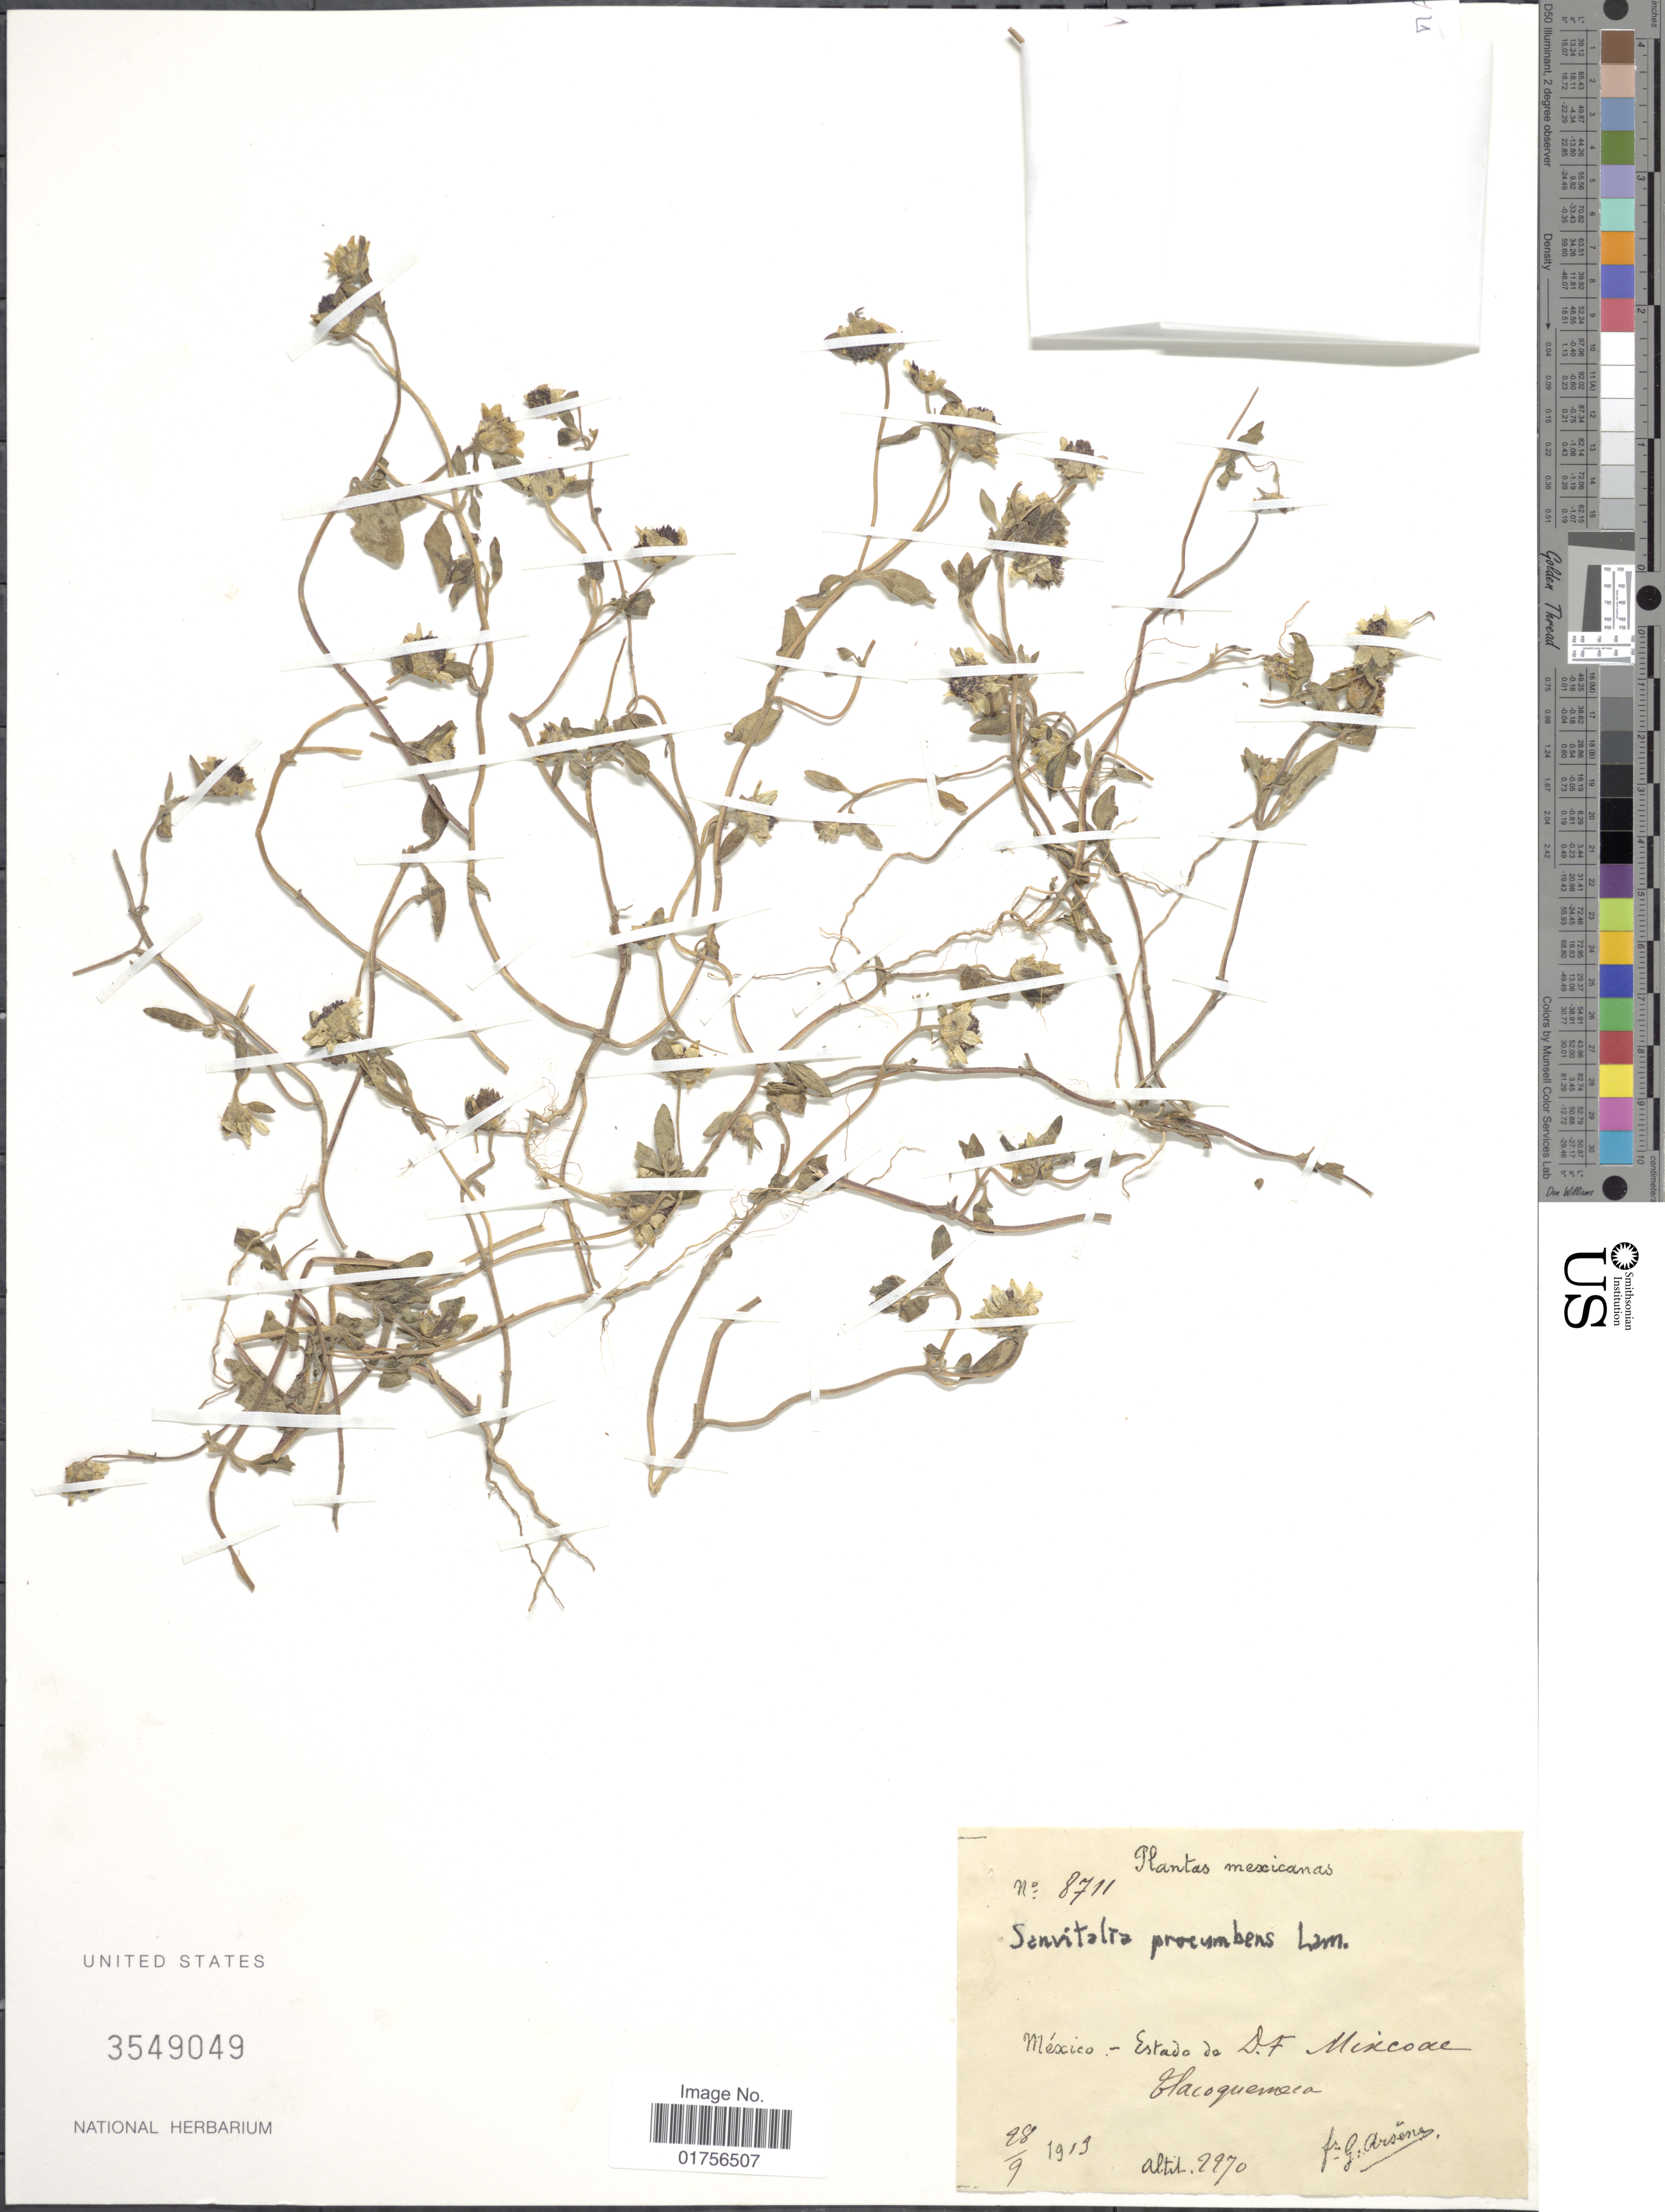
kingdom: Plantae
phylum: Tracheophyta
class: Magnoliopsida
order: Asterales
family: Asteraceae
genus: Sanvitalia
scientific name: Sanvitalia procumbens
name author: Lam.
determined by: Skibicki, Samuel V.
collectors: Bro. G. Arsène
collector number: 8711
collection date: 1913-09-28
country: Mexico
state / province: Distrito Federal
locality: Tlacoquemeca, Mixoac [Tlacoquemecatl]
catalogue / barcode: US 3549049